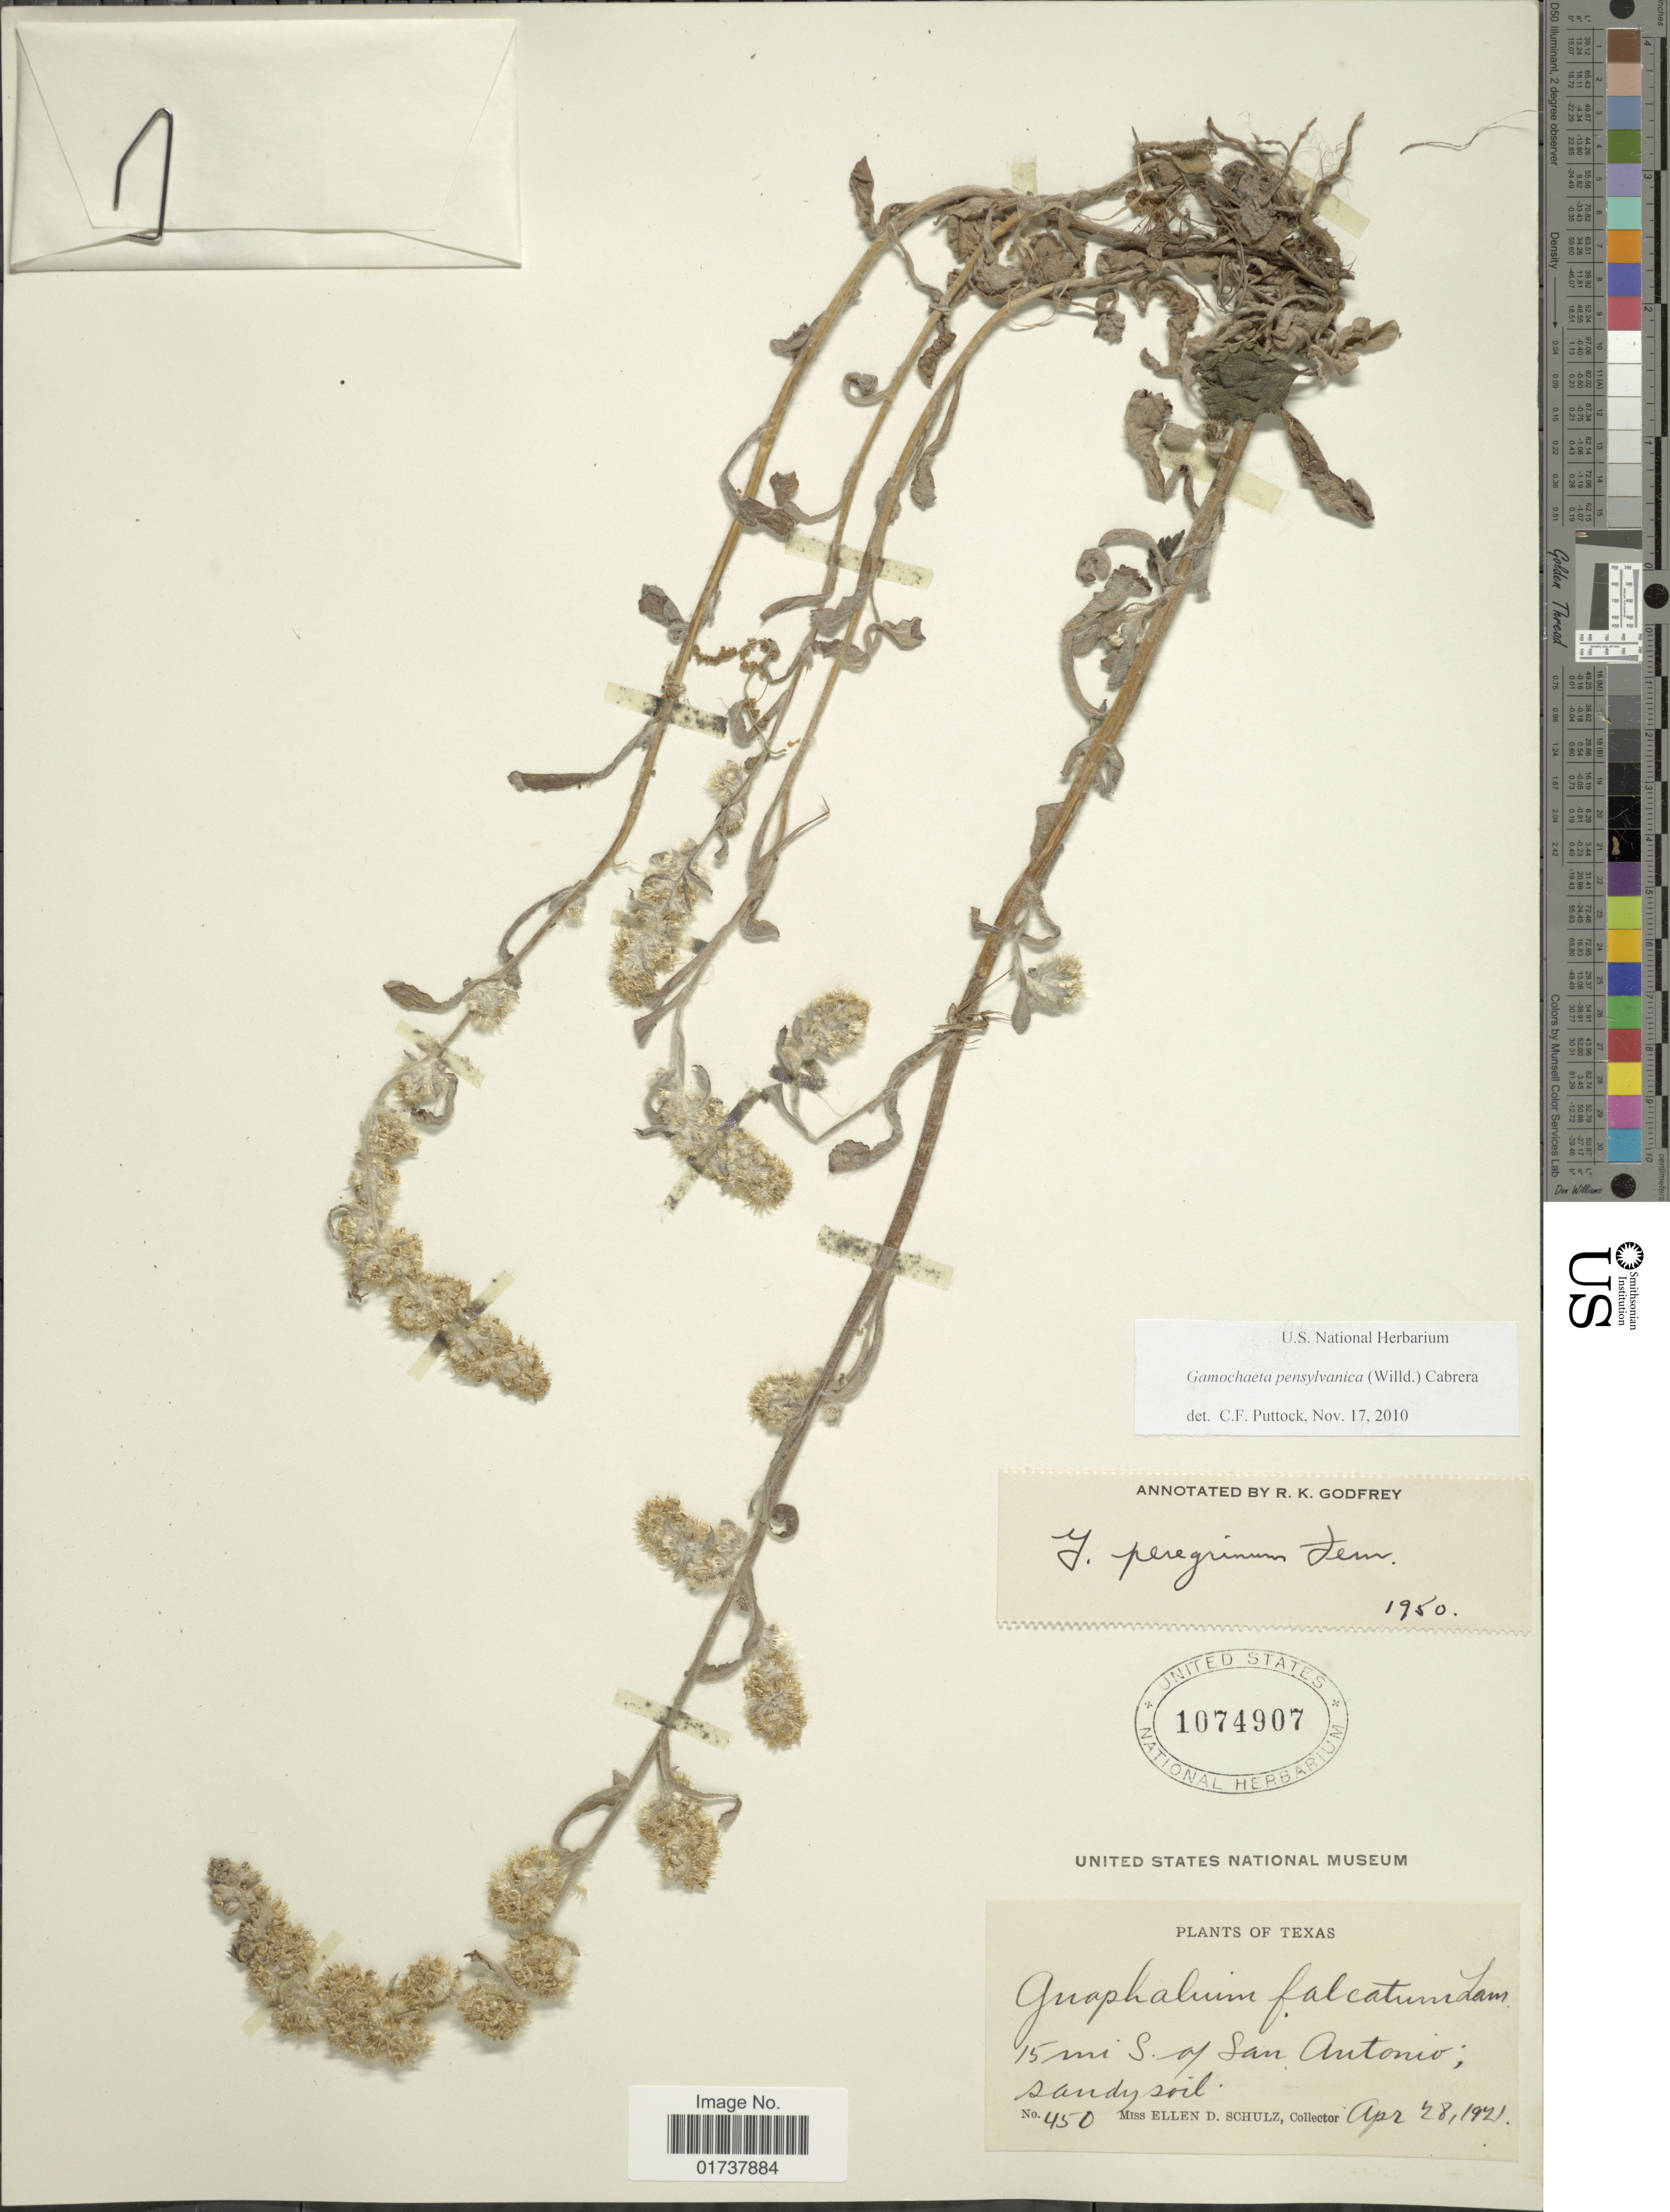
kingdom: Plantae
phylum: Tracheophyta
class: Magnoliopsida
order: Asterales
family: Asteraceae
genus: Gamochaeta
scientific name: Gamochaeta pensylvanica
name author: (Willd.) Cabrera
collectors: E. D. Schulz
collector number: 450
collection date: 1921-04-28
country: United States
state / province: Texas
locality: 15 mi. S of San Antonio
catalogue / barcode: US 1074907